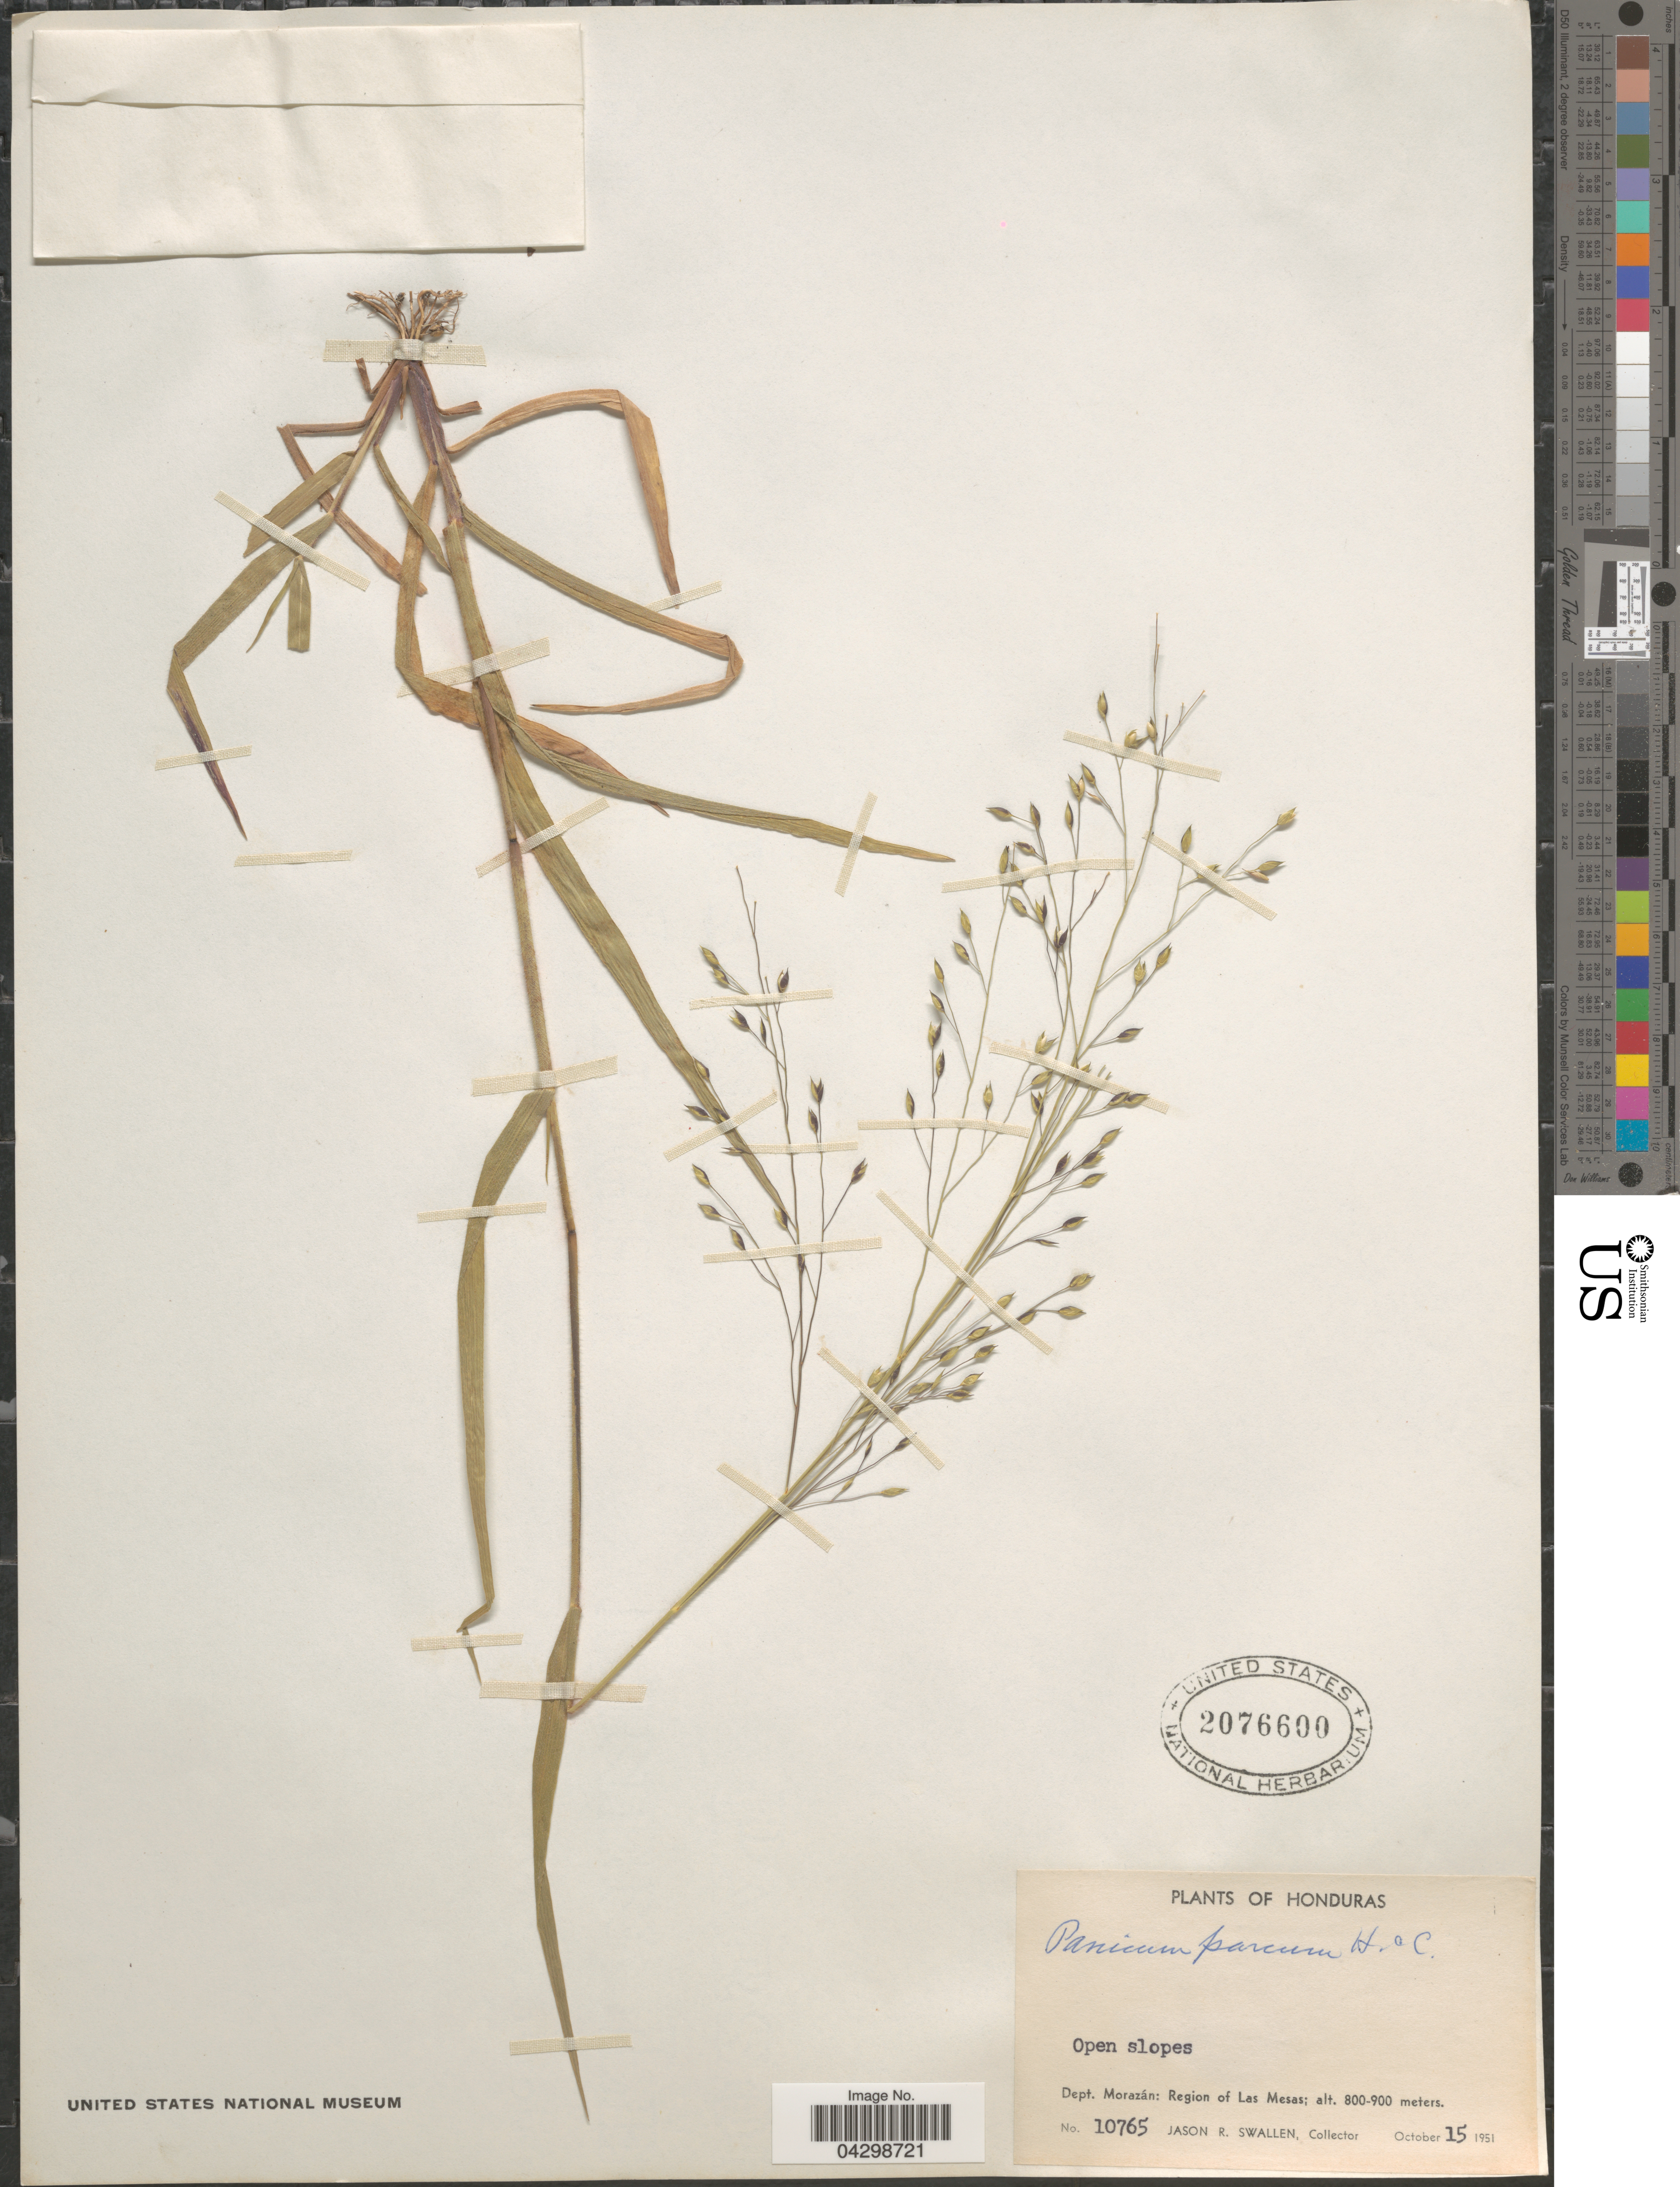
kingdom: Plantae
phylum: Tracheophyta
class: Liliopsida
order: Poales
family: Poaceae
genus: Panicum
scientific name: Panicum parcum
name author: Hitchc. & Chase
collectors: J. R. Swallen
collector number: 10765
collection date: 1951-10-15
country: Honduras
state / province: Fco. Morazán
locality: Dept. Morazán: Region of Las Mesas.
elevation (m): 800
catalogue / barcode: US 2076600